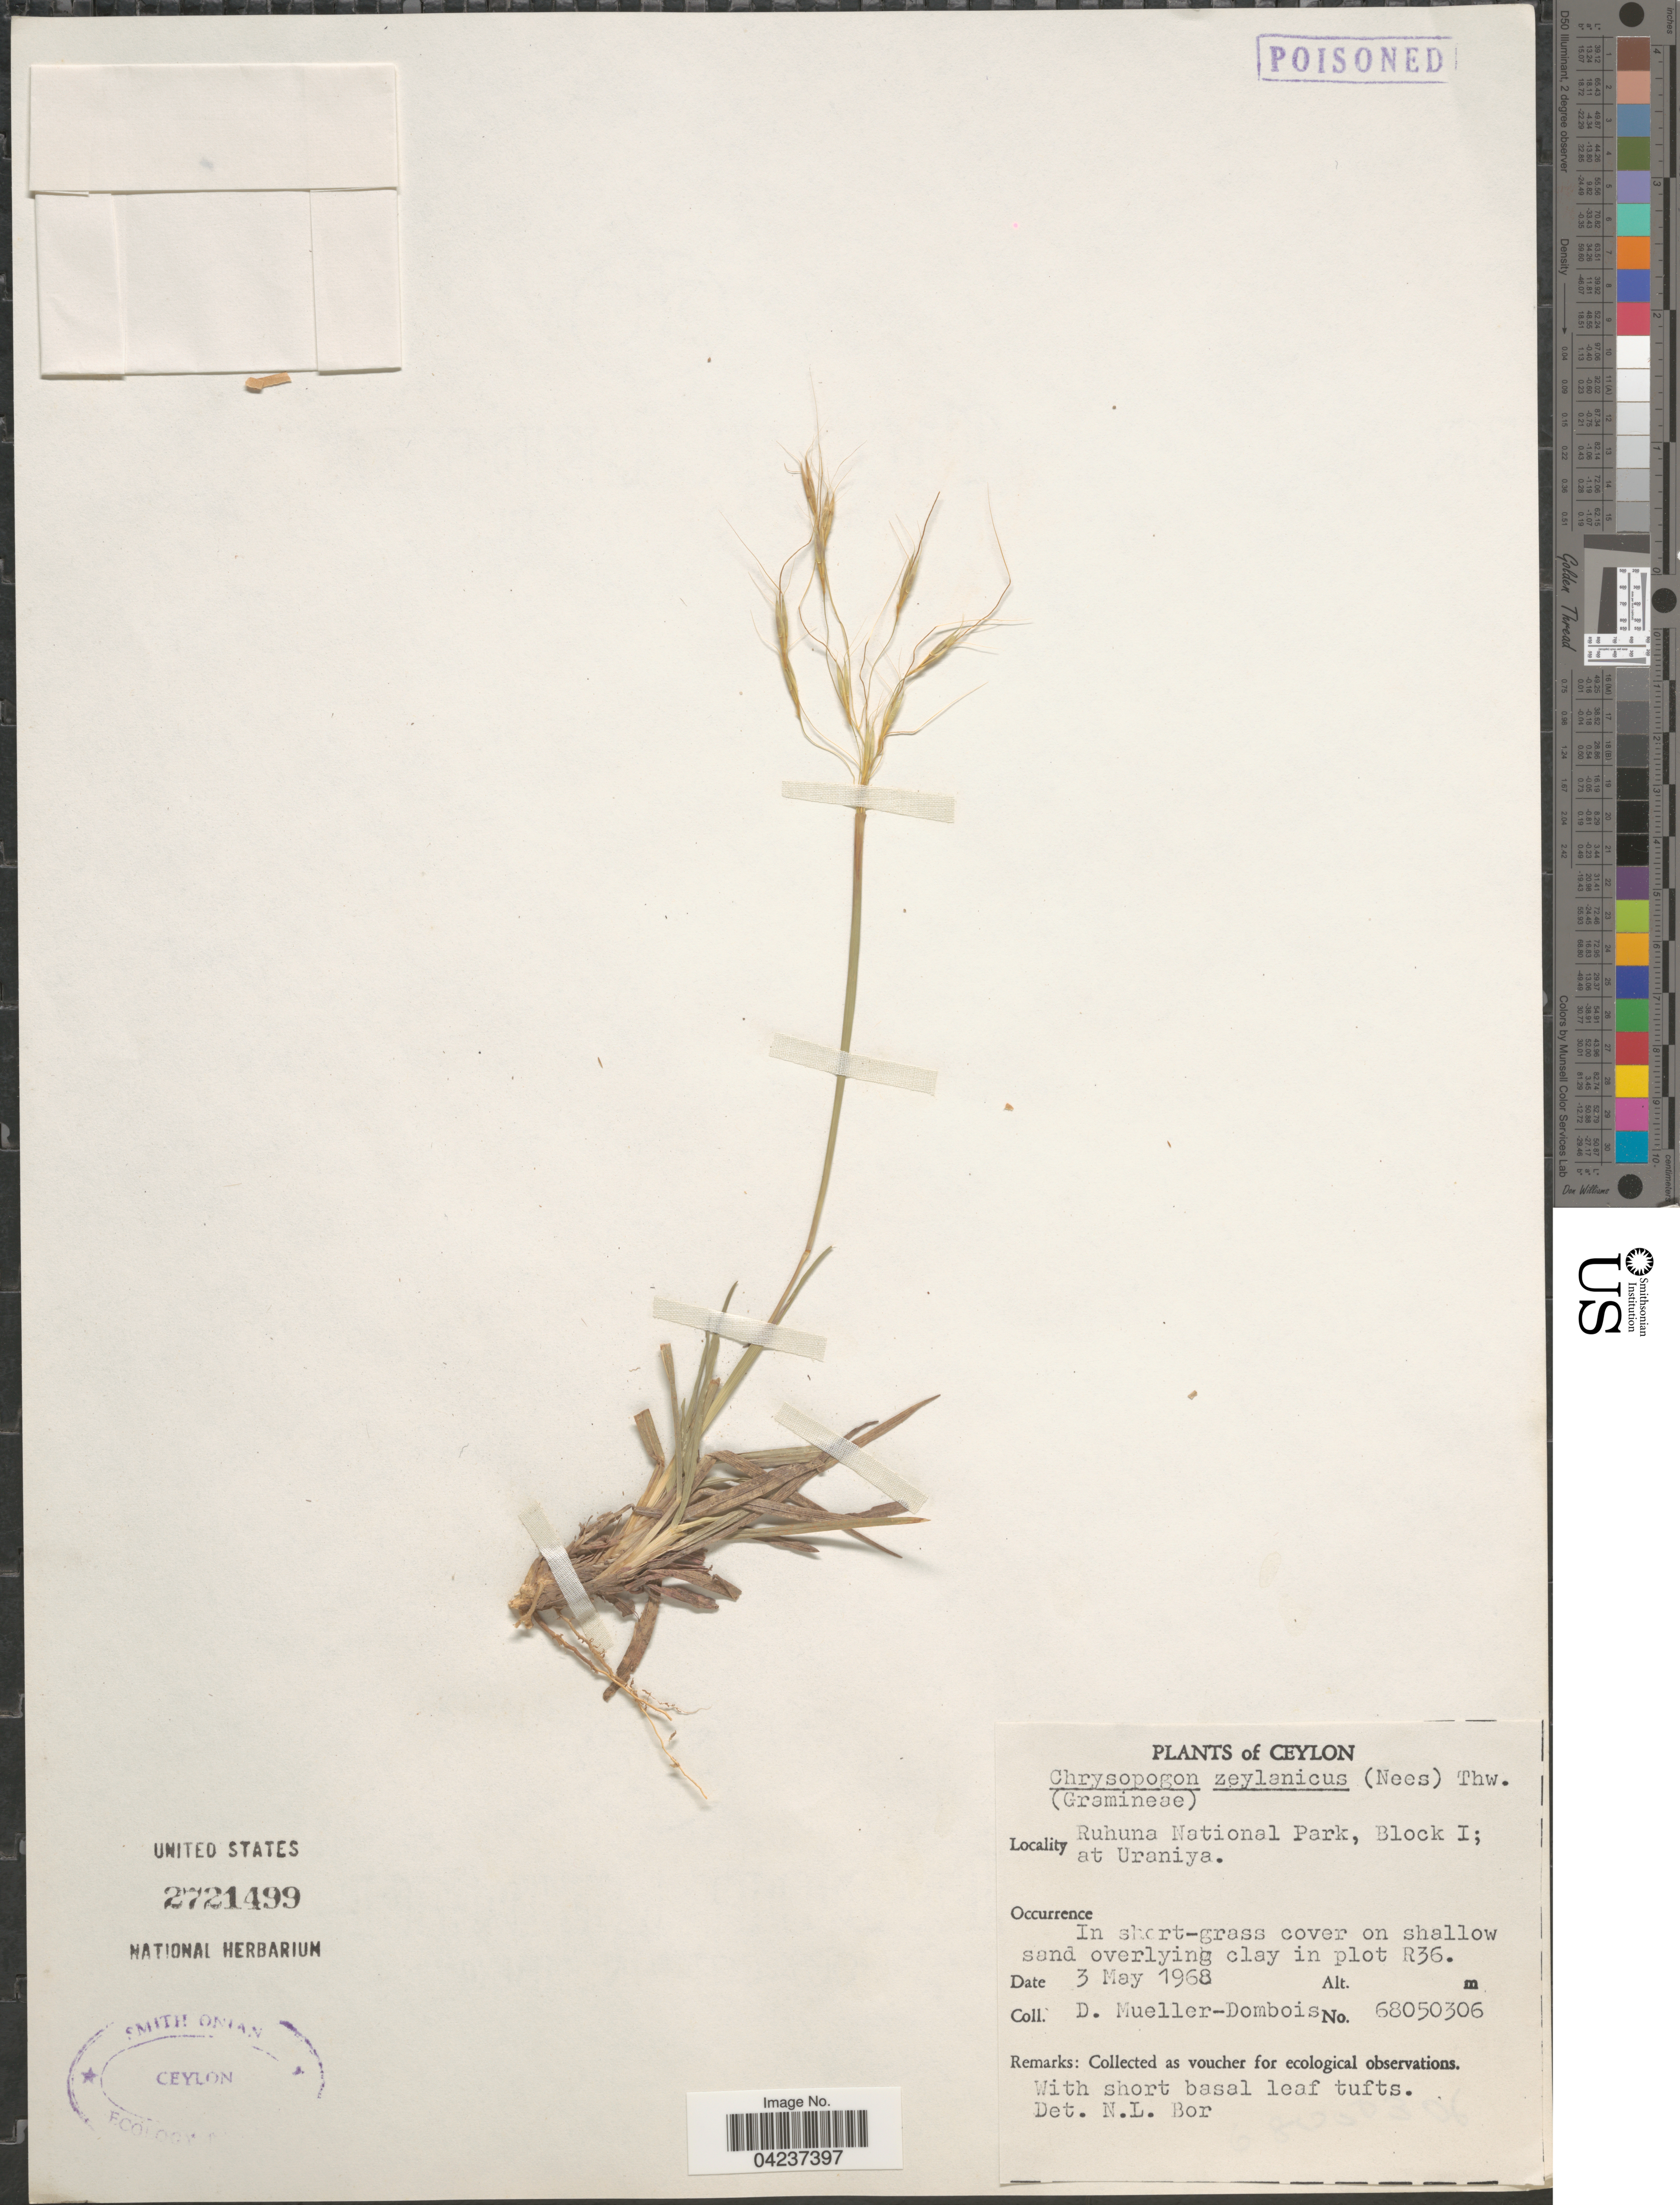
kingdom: Plantae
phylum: Tracheophyta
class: Liliopsida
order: Poales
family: Poaceae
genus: Chrysopogon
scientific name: Chrysopogon nodulibarbis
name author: (Hochst. ex Steud.) Henr.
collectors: D. Mueller-Dombois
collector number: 68050306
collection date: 1968-05-03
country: Sri Lanka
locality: Ceylon. Ruhuna National Park, Block I; at Uraniya.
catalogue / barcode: US 2721499